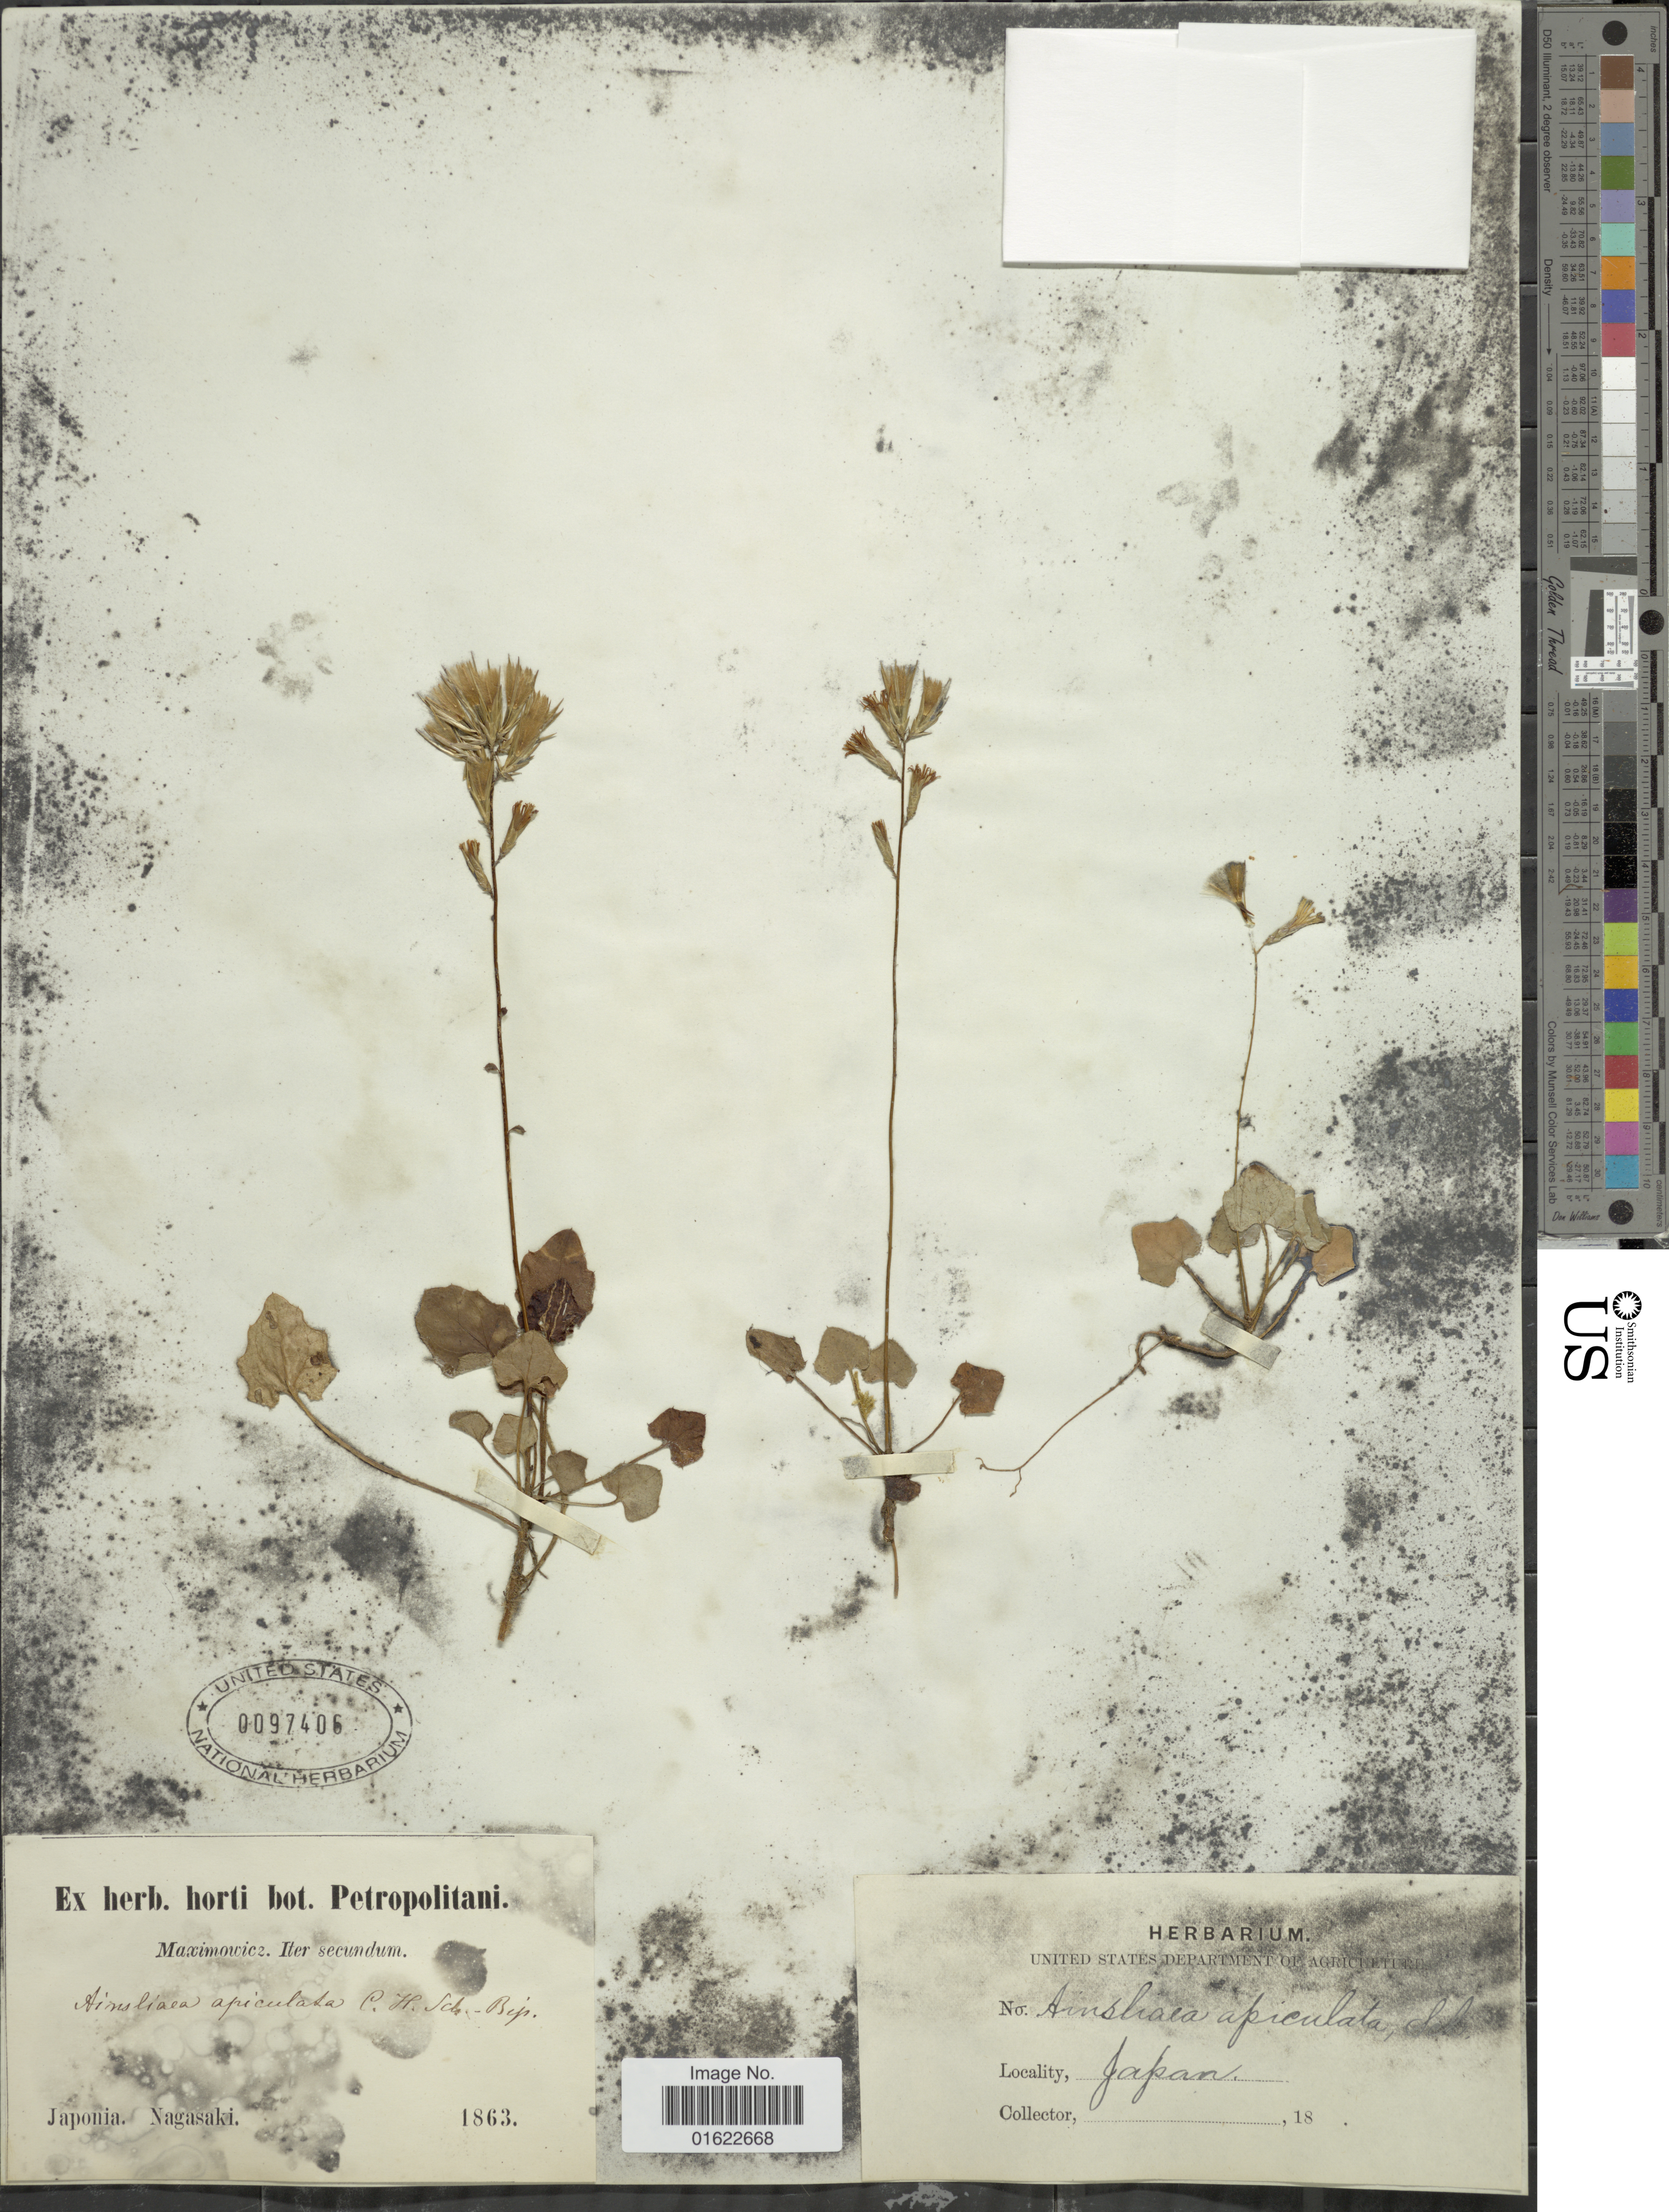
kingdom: Plantae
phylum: Tracheophyta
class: Magnoliopsida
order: Asterales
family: Asteraceae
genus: Ainsliaea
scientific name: Ainsliaea apiculata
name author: Sch. Bip.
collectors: -. Maximowicz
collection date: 1863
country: Japan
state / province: Nagasaki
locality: Japonia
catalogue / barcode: US 97406